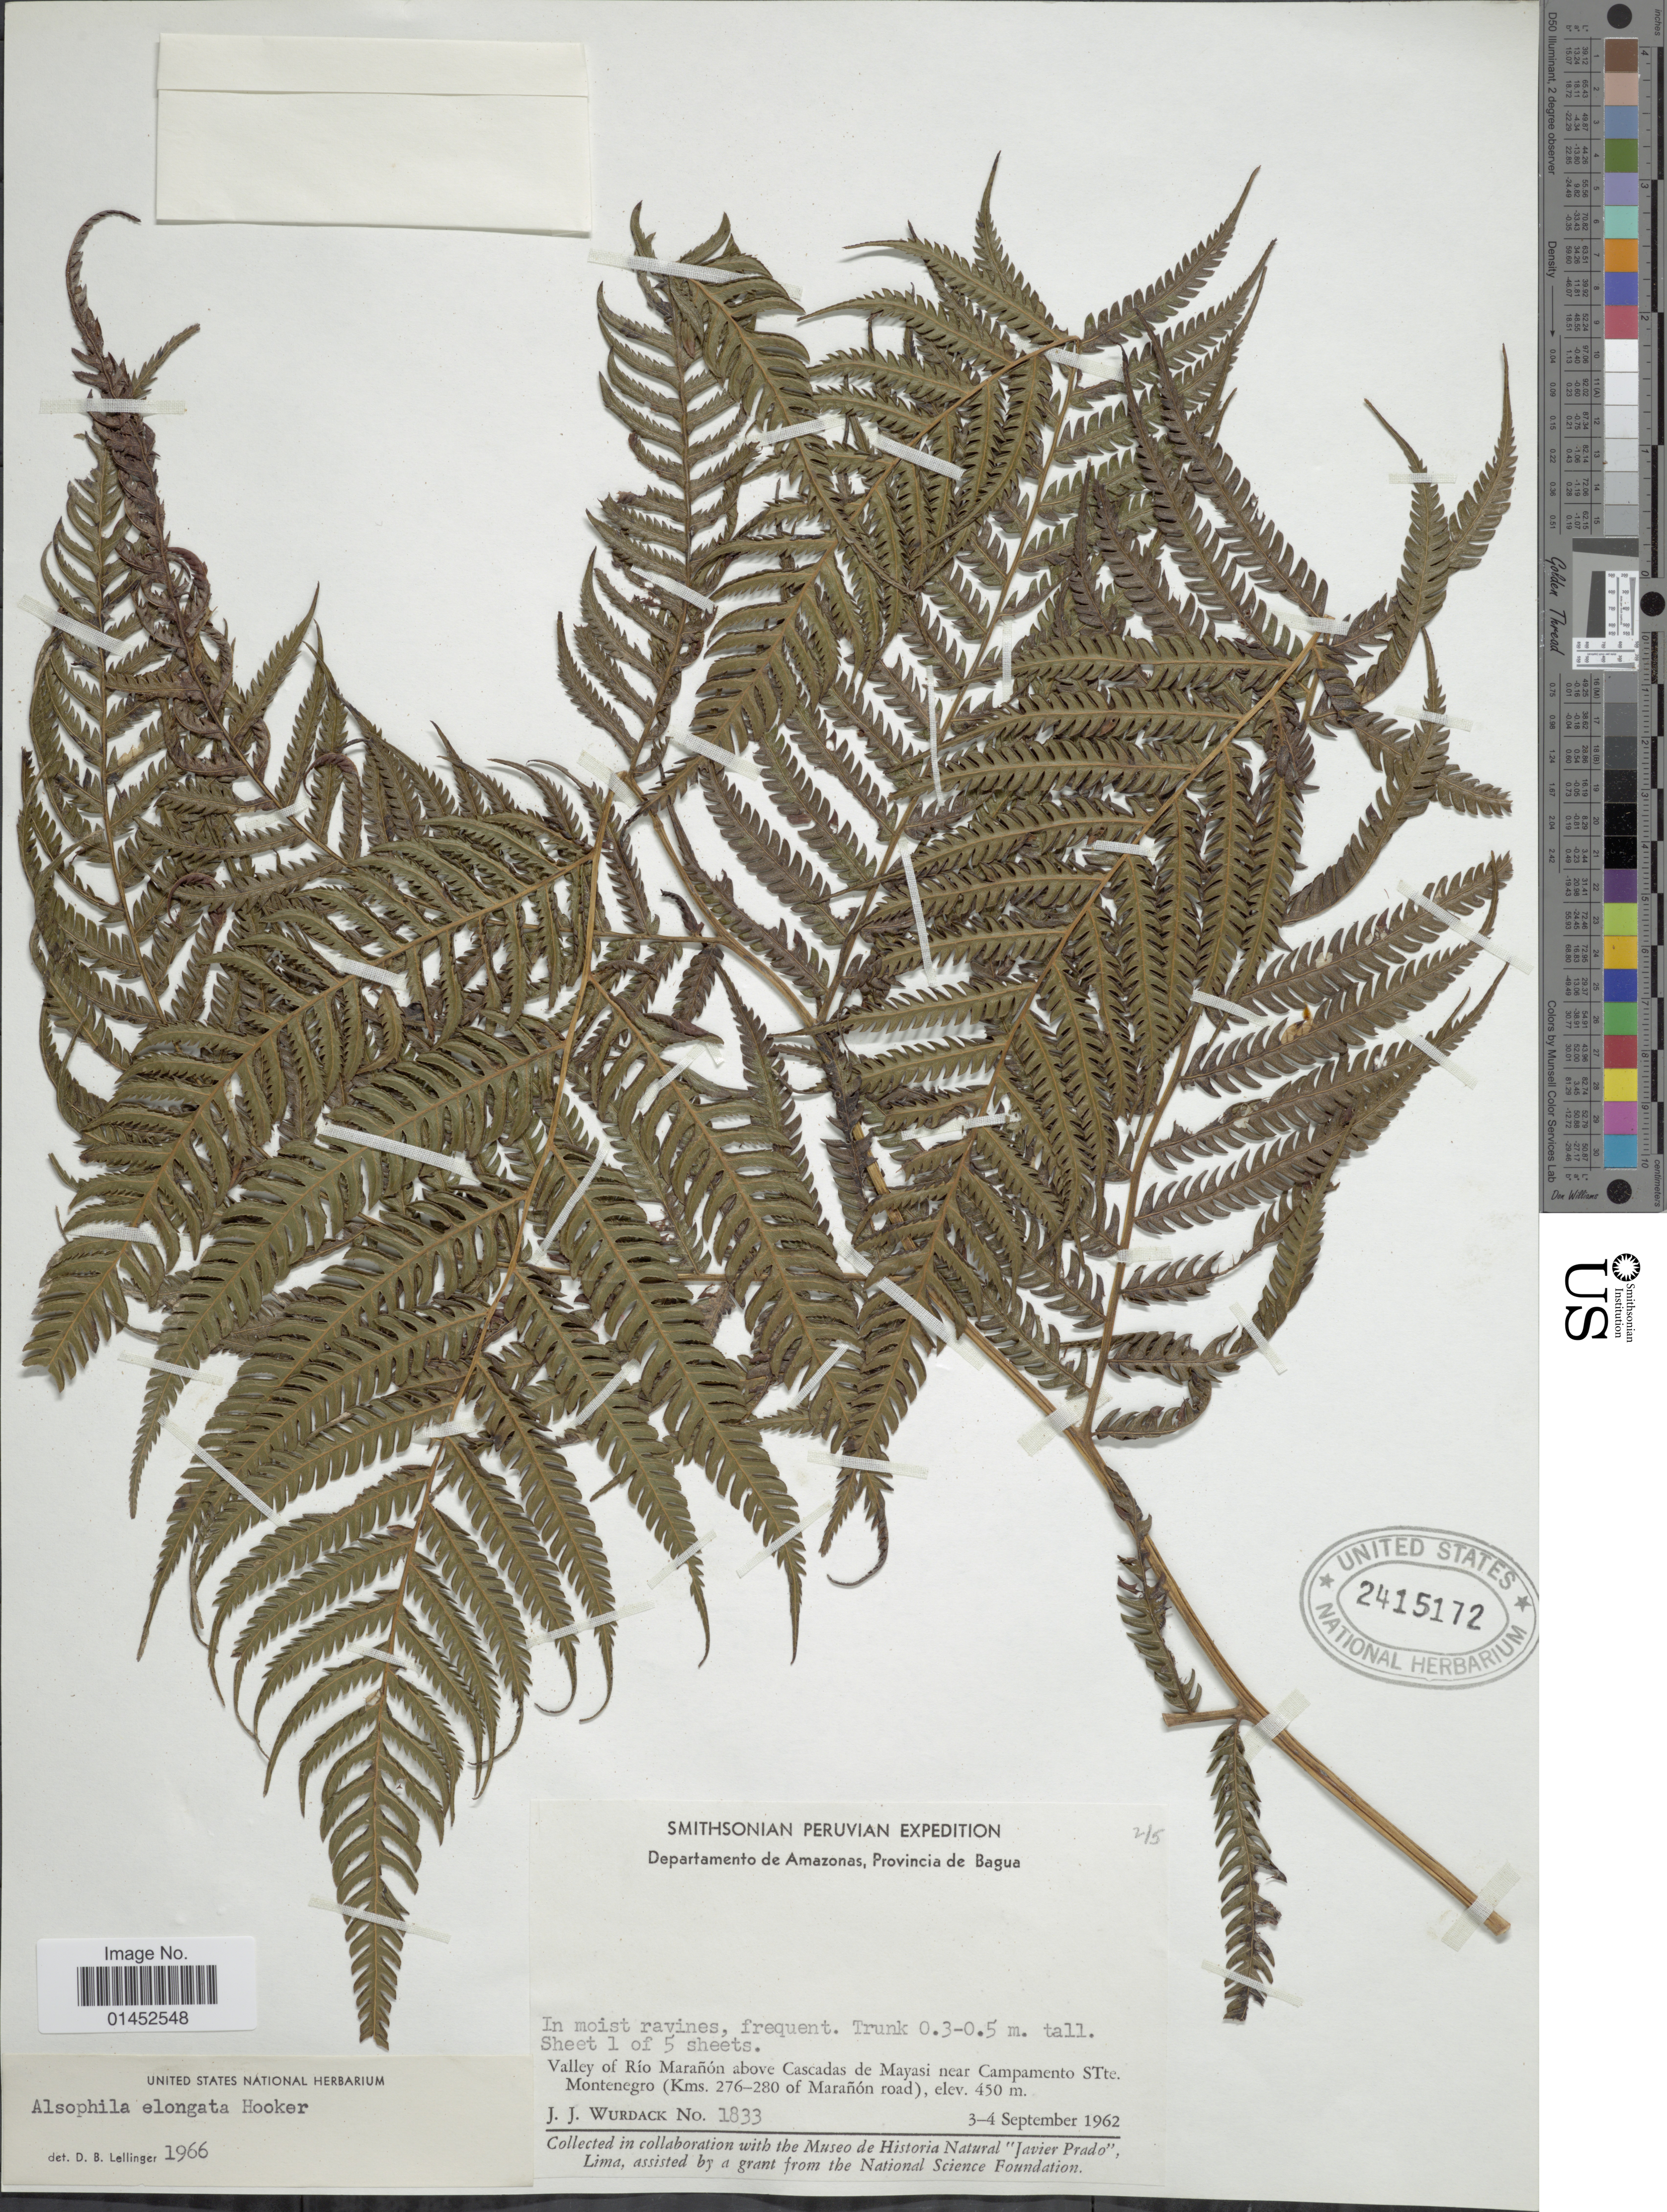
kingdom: Plantae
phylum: Tracheophyta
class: Polypodiopsida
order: Cyatheales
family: Cyatheaceae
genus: Cyathea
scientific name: Cyathea poeppigii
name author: (Hook.) Domin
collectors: J. J. Wurdack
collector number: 1833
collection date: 1962-04-03/1962-09-04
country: Peru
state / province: Amazonas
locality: Departamento de Amazonas, Province de Bagua, valley of Río Marañón above Cascadas de Mayasi near Campamento STte Montenegro (Kms 276-280 of Marañón road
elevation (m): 450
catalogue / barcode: US 2415172